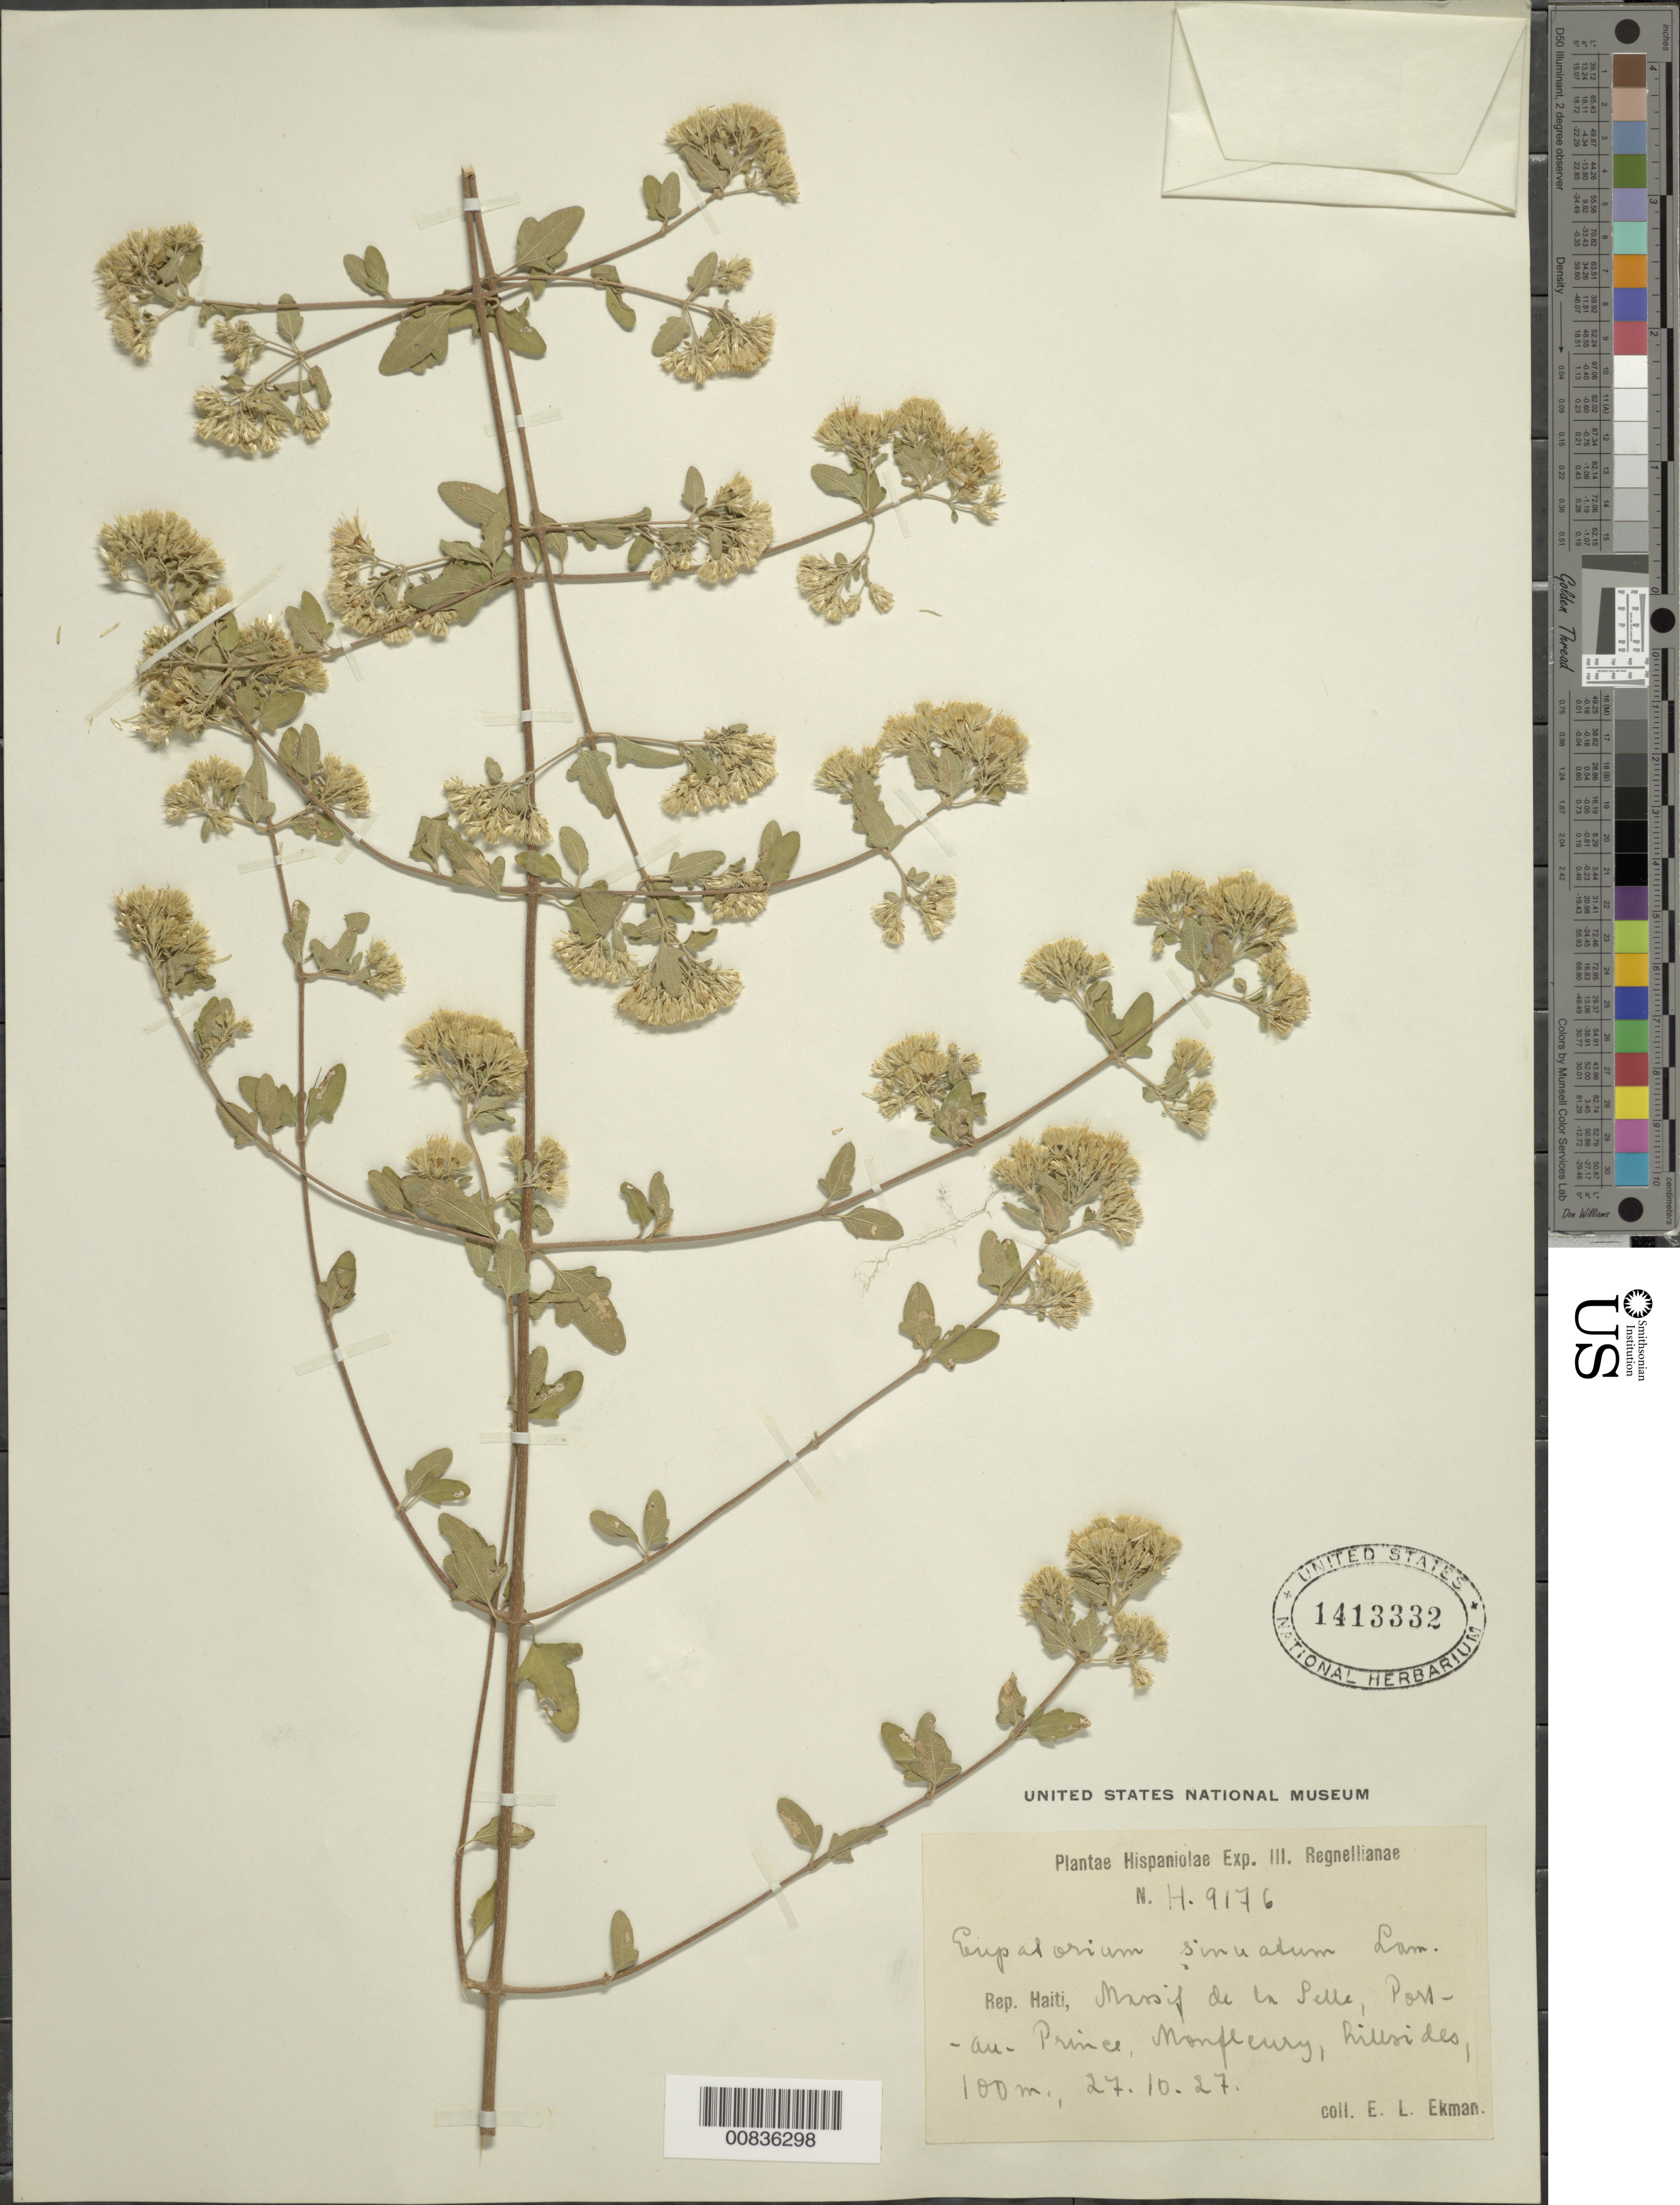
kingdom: Plantae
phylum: Tracheophyta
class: Magnoliopsida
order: Asterales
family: Asteraceae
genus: Chromolaena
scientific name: Chromolaena sinuata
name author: (Lam.) R.M. King & H. Rob.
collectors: E. L. Ekman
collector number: H 9176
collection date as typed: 27 Oct 1927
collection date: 1927-10-27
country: Haiti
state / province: Ouest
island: Hispaniola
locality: Massif de la Selle, Port-au-Prince, Monfleury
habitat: Hillsides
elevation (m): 100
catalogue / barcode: US 1413332